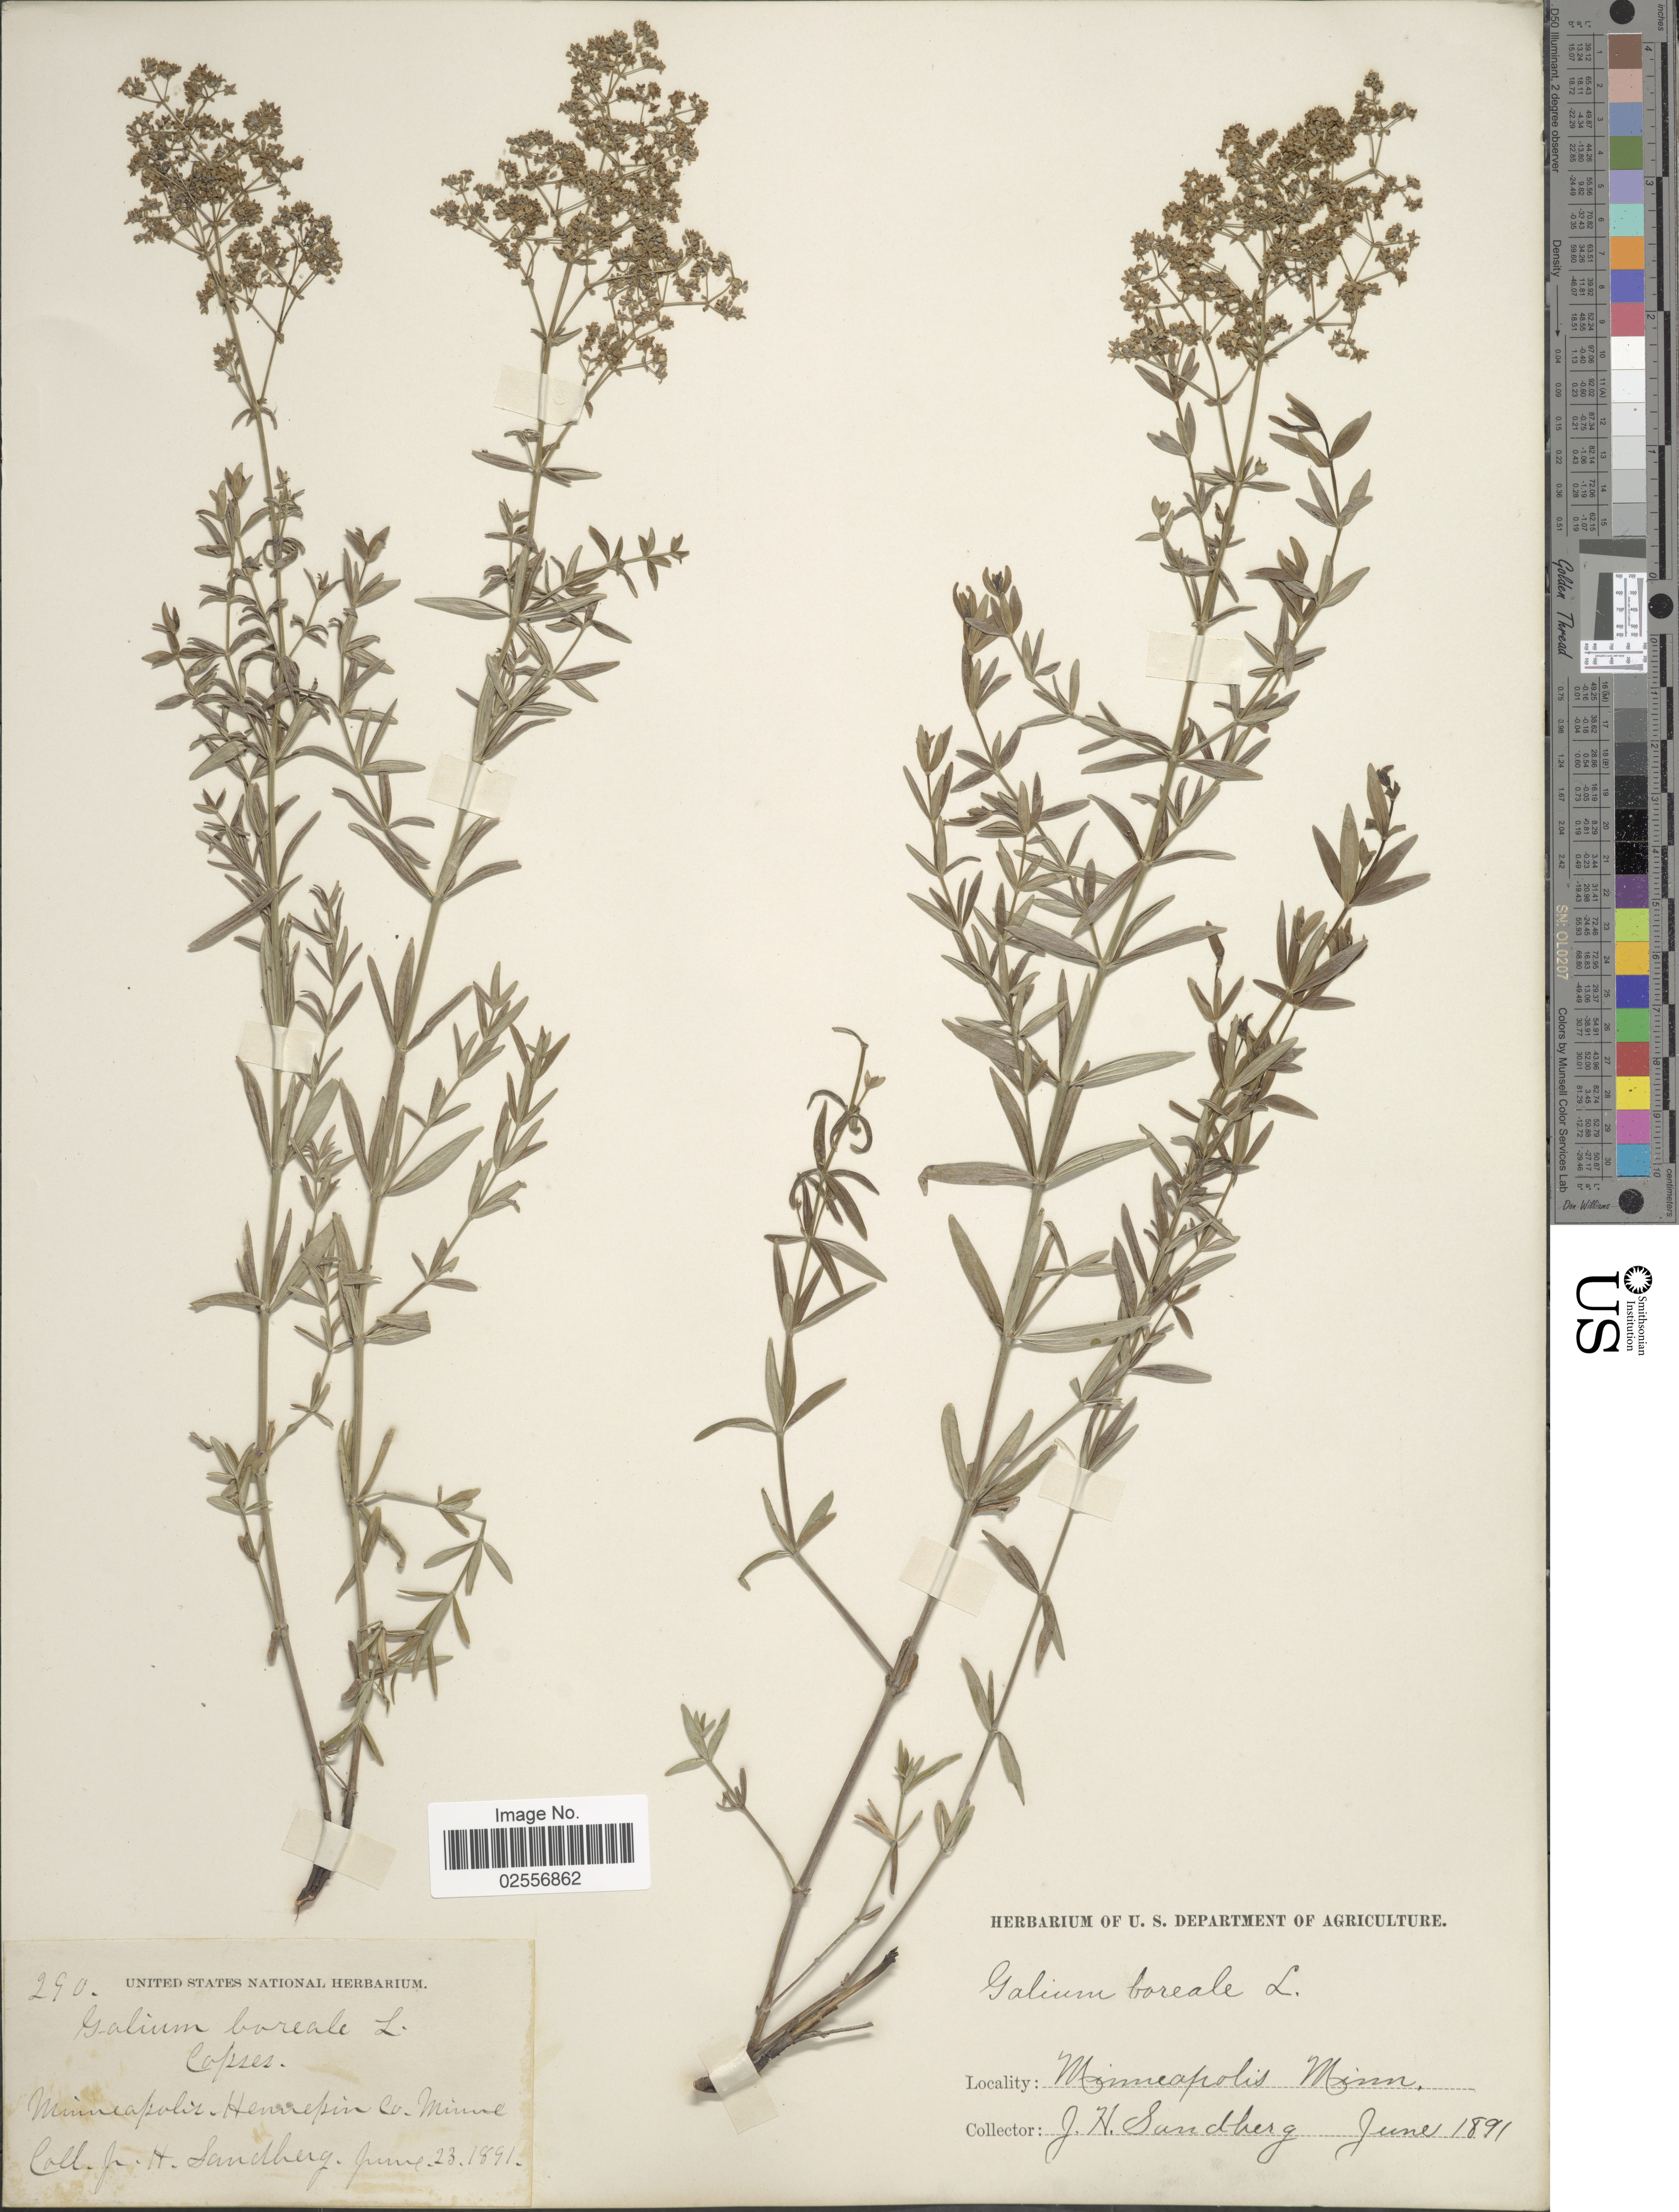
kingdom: Plantae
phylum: Tracheophyta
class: Magnoliopsida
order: Gentianales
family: Rubiaceae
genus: Galium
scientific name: Galium boreale L.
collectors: J. H. Sandberg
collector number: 290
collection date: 1891-06-23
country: United States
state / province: Minnesota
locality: Minneapolis, Hennepin Co.